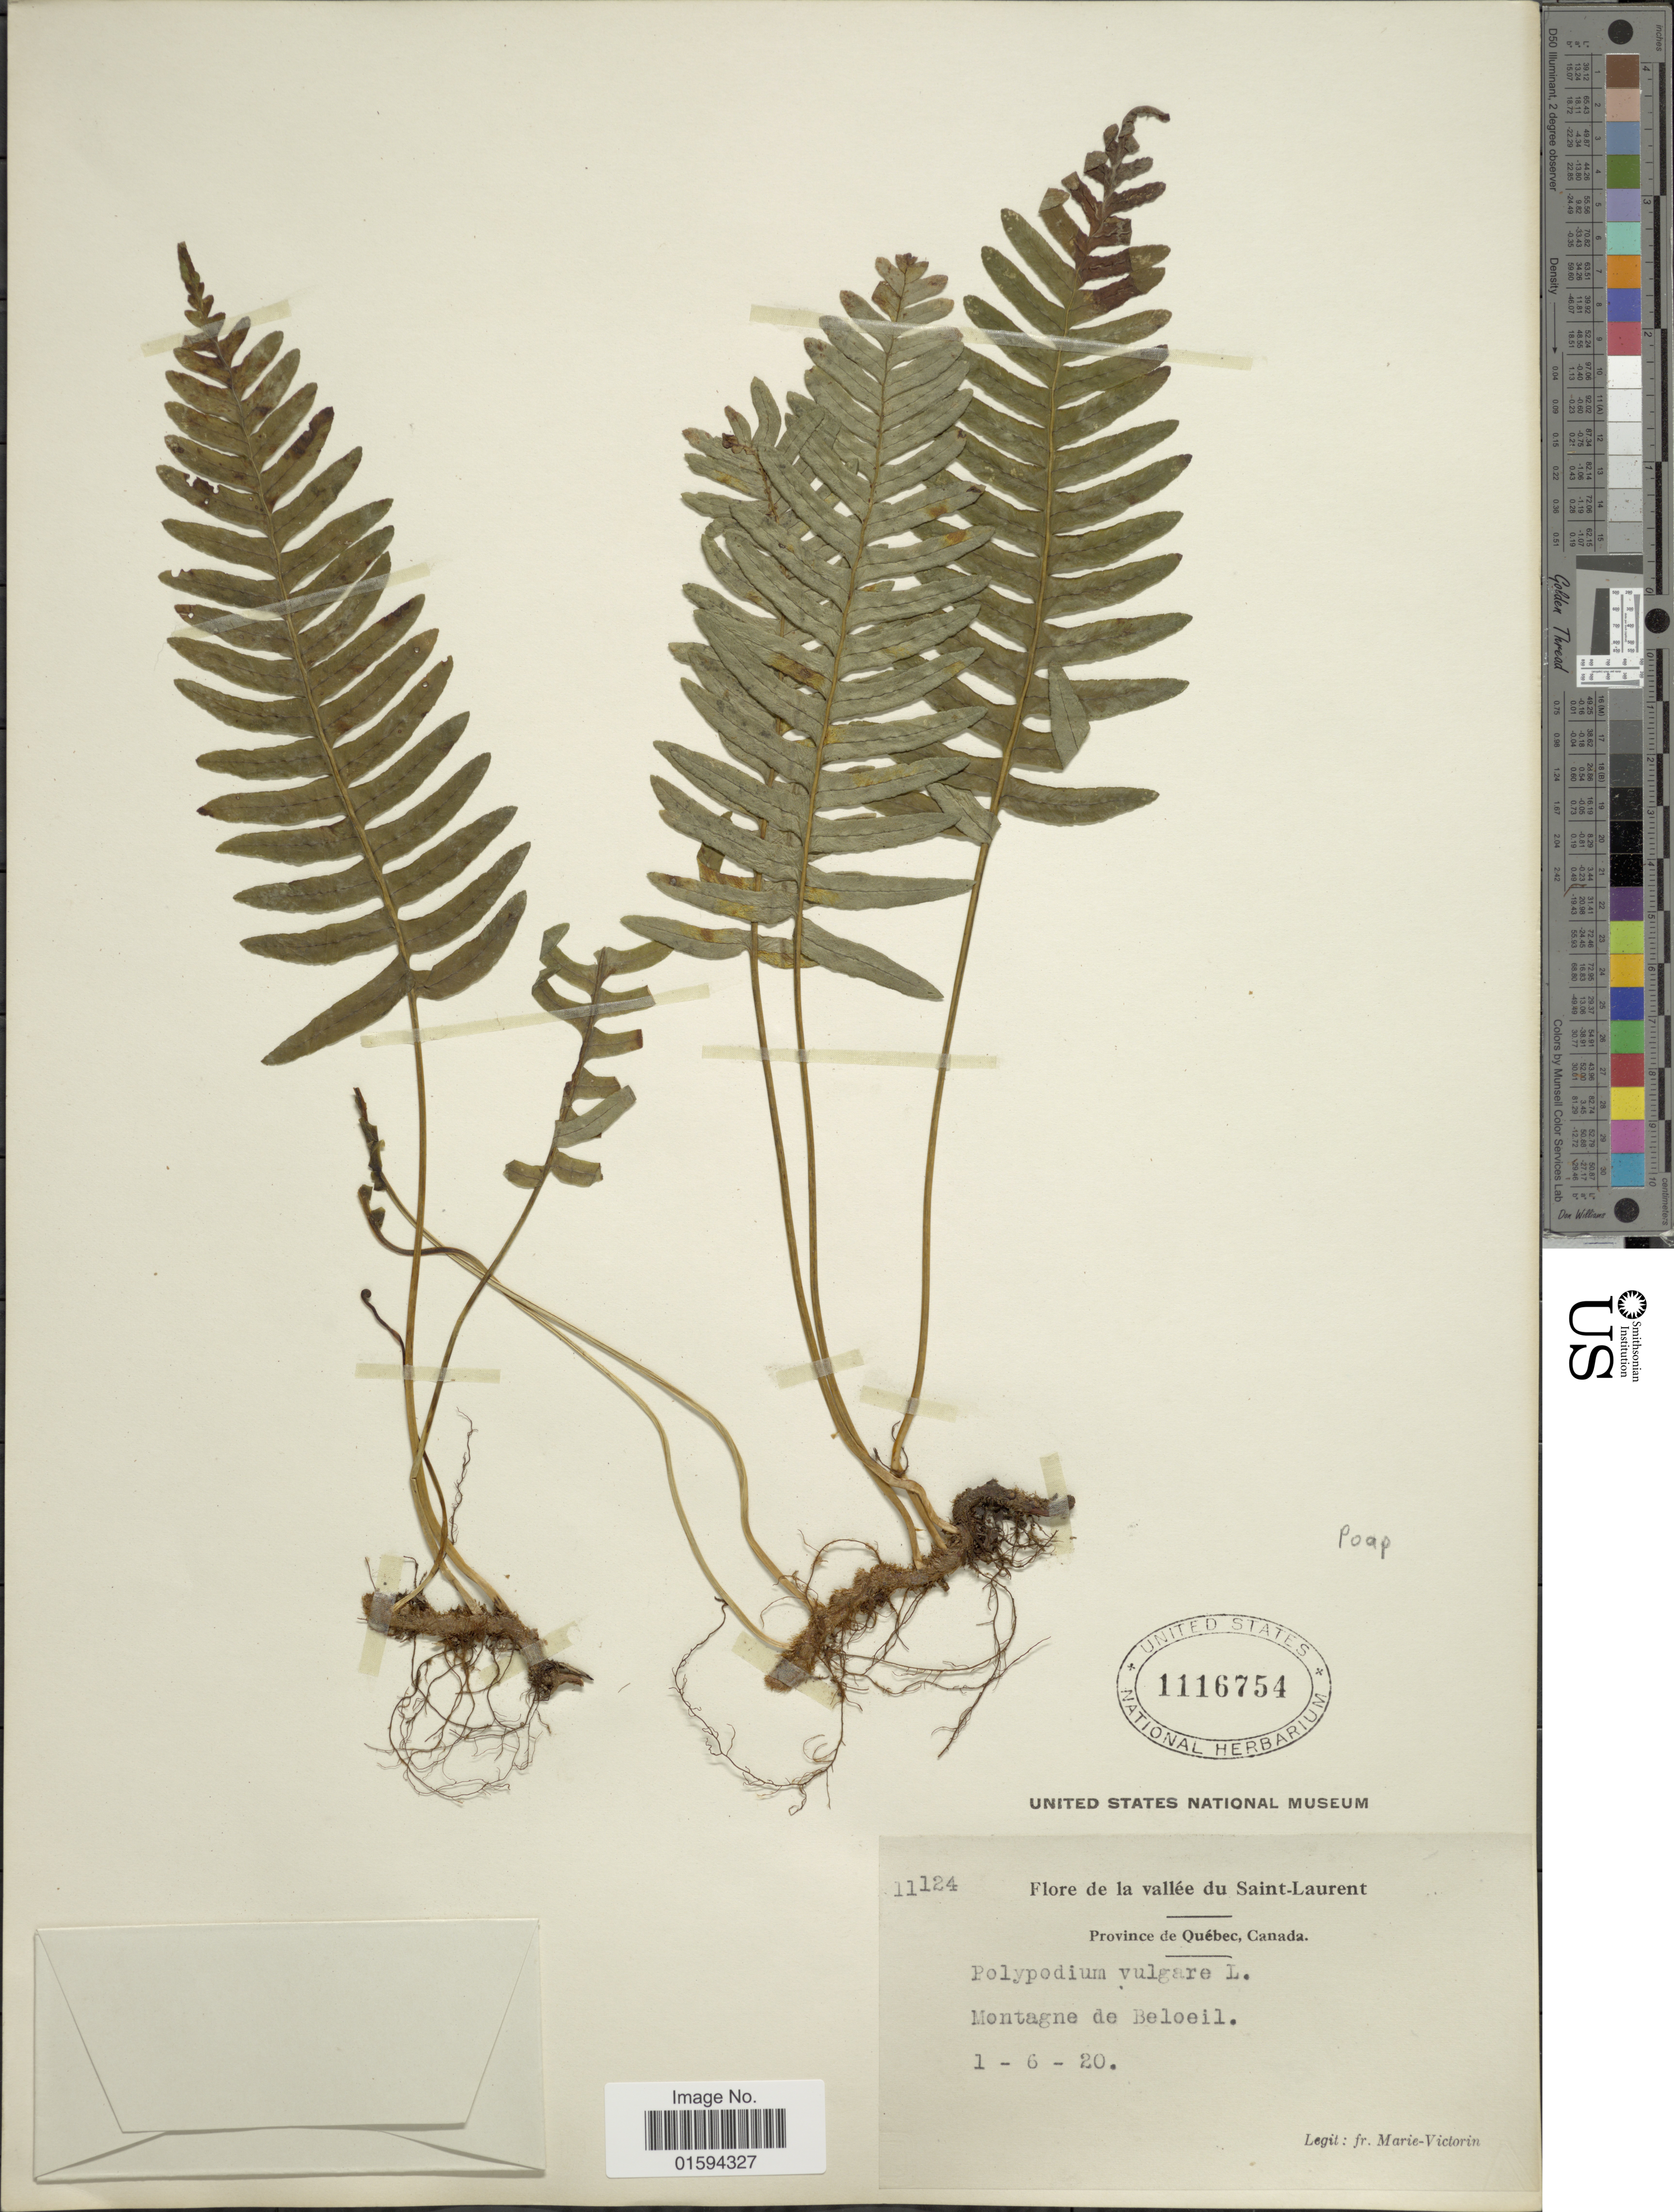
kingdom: Plantae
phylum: Tracheophyta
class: Polypodiopsida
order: Polypodiales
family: Polypodiaceae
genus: Polypodium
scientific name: Polypodium appalachianum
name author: Haufler & Windham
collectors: Fr. Marie-Victorin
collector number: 11124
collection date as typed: Transcribed d/m/y: 1/6/20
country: Canada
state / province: Quebec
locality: La Vallée du Saint-Laurent, Montagne de Beloeil.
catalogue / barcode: US 1116754